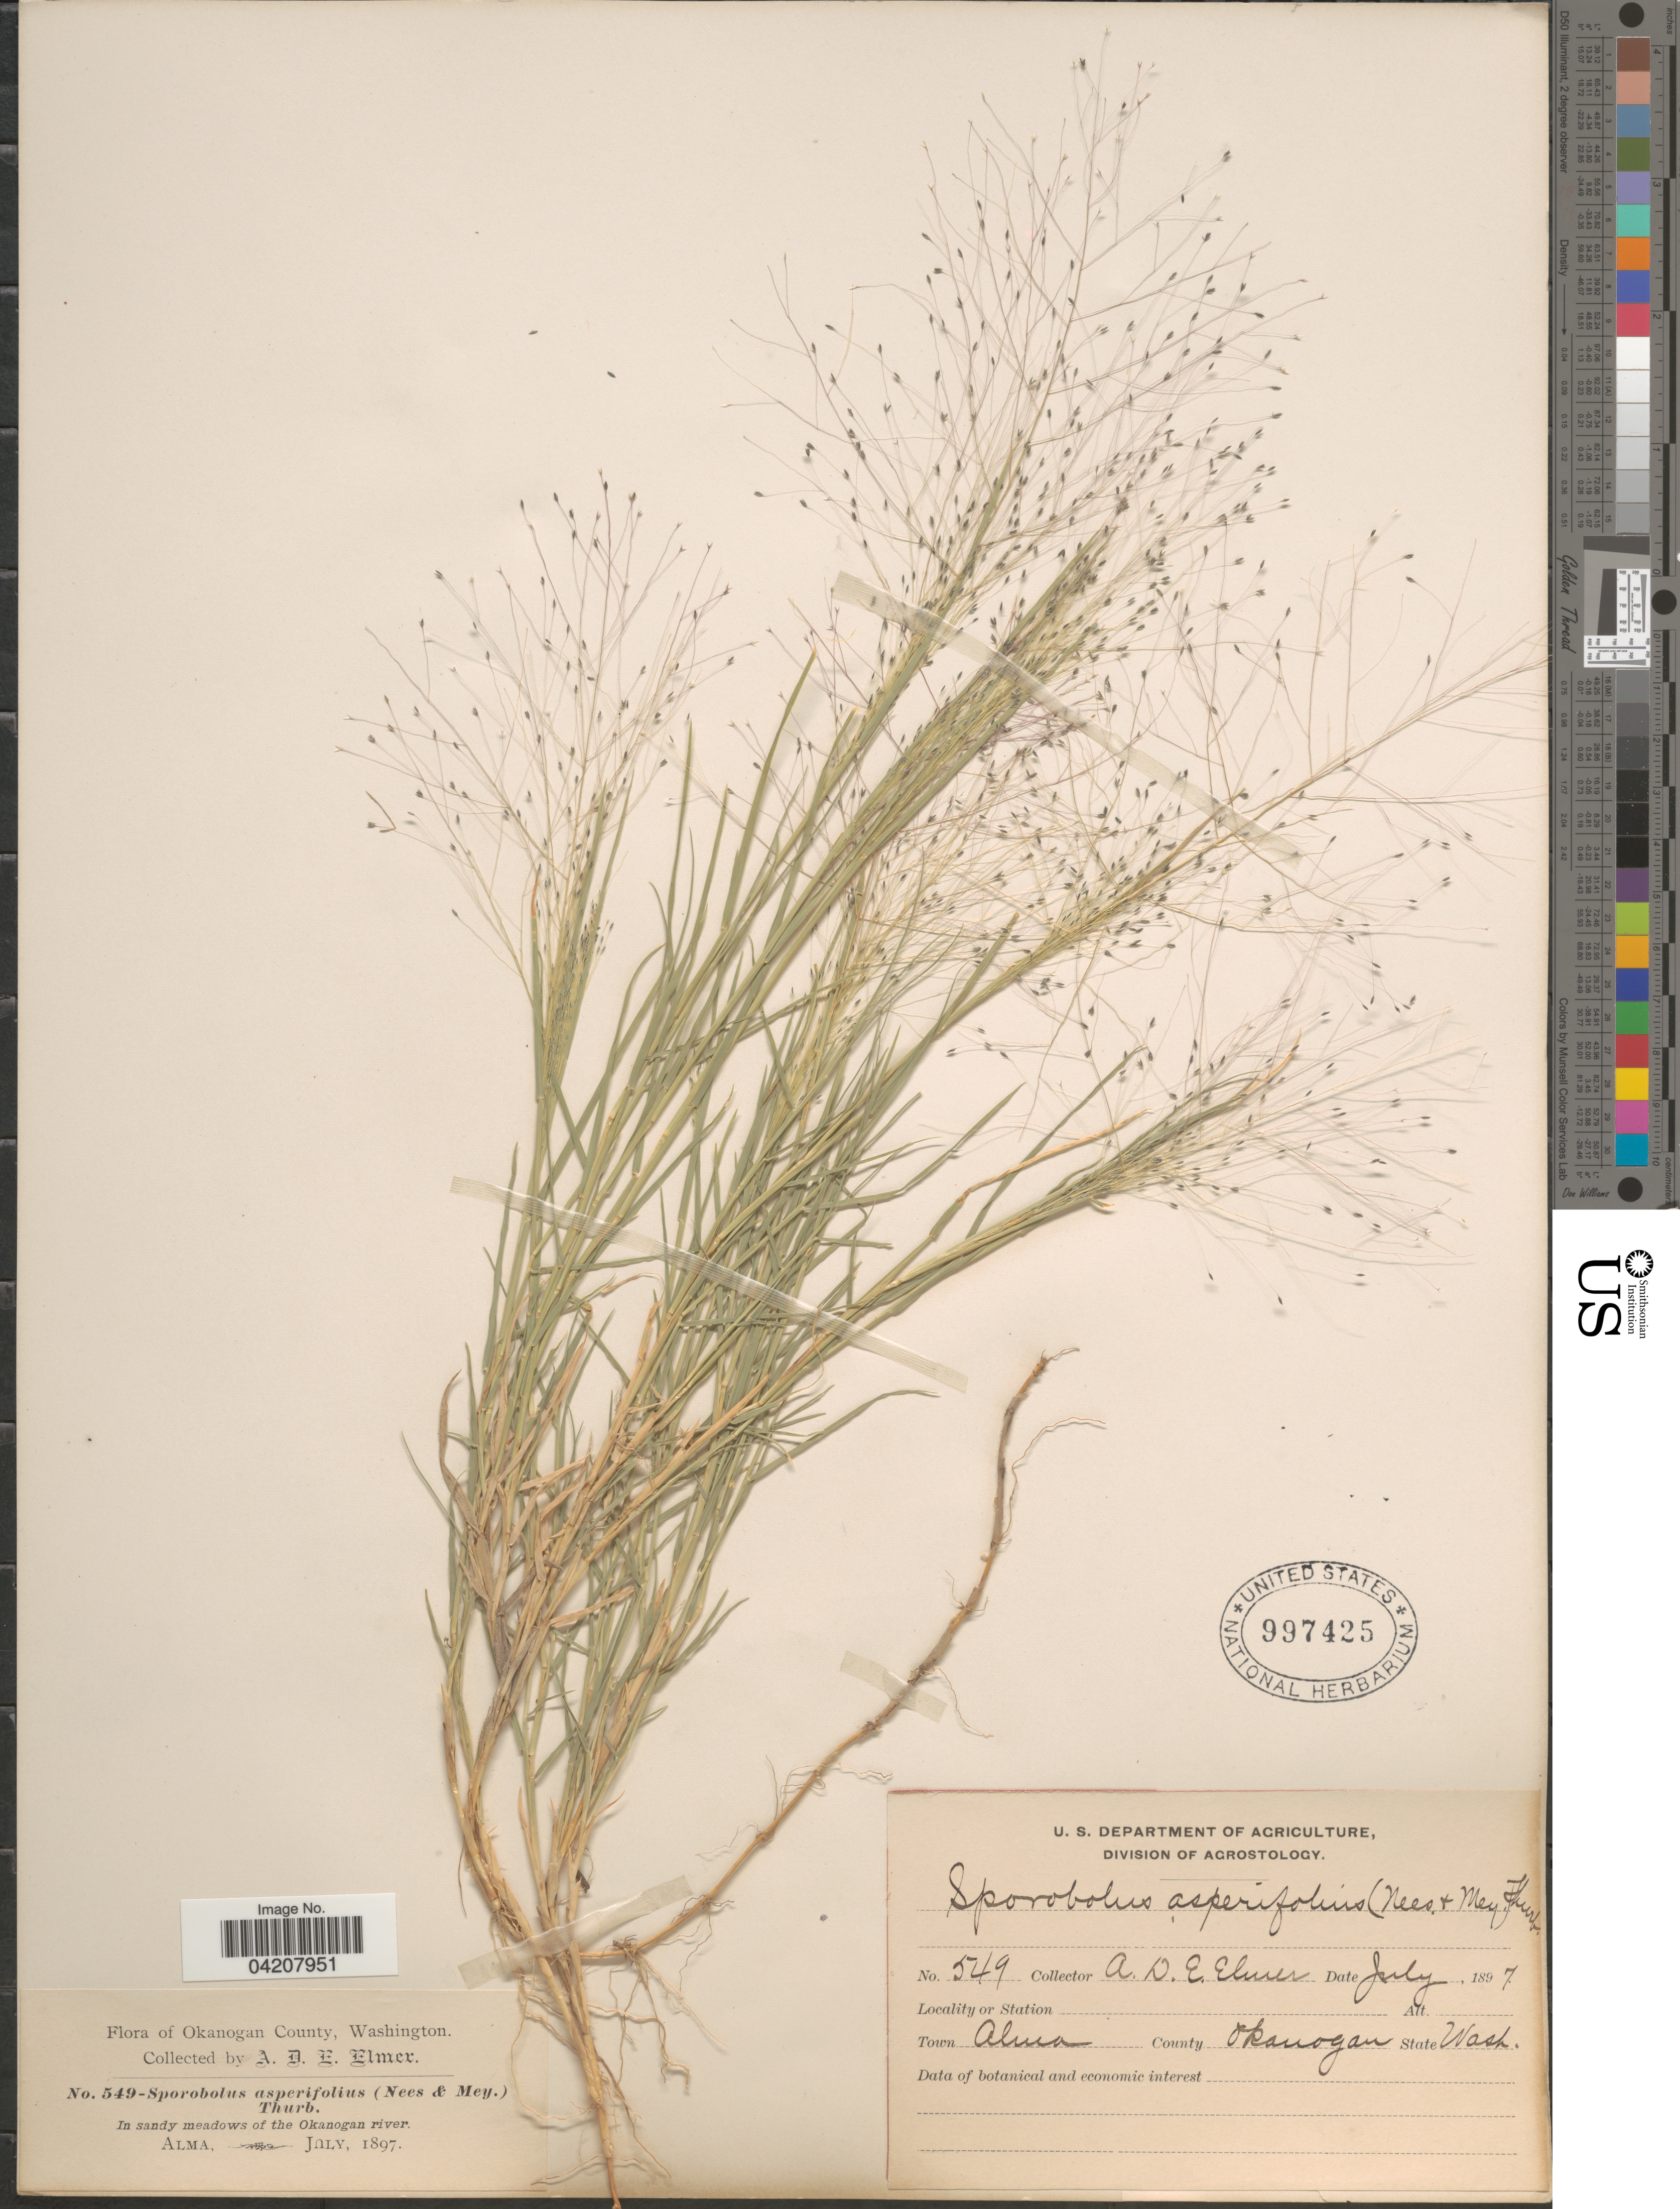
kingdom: Plantae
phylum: Tracheophyta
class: Liliopsida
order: Poales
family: Poaceae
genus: Muhlenbergia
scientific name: Muhlenbergia asperifolia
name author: (Nees & Meyen ex Trin.) Parodi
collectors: A. D. E. Elmer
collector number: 549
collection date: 1897-07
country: United States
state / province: Washington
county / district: Okanogan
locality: Okanogan County. In sandy meadows of the Okanogan river. Town Alma.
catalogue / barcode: US 997425